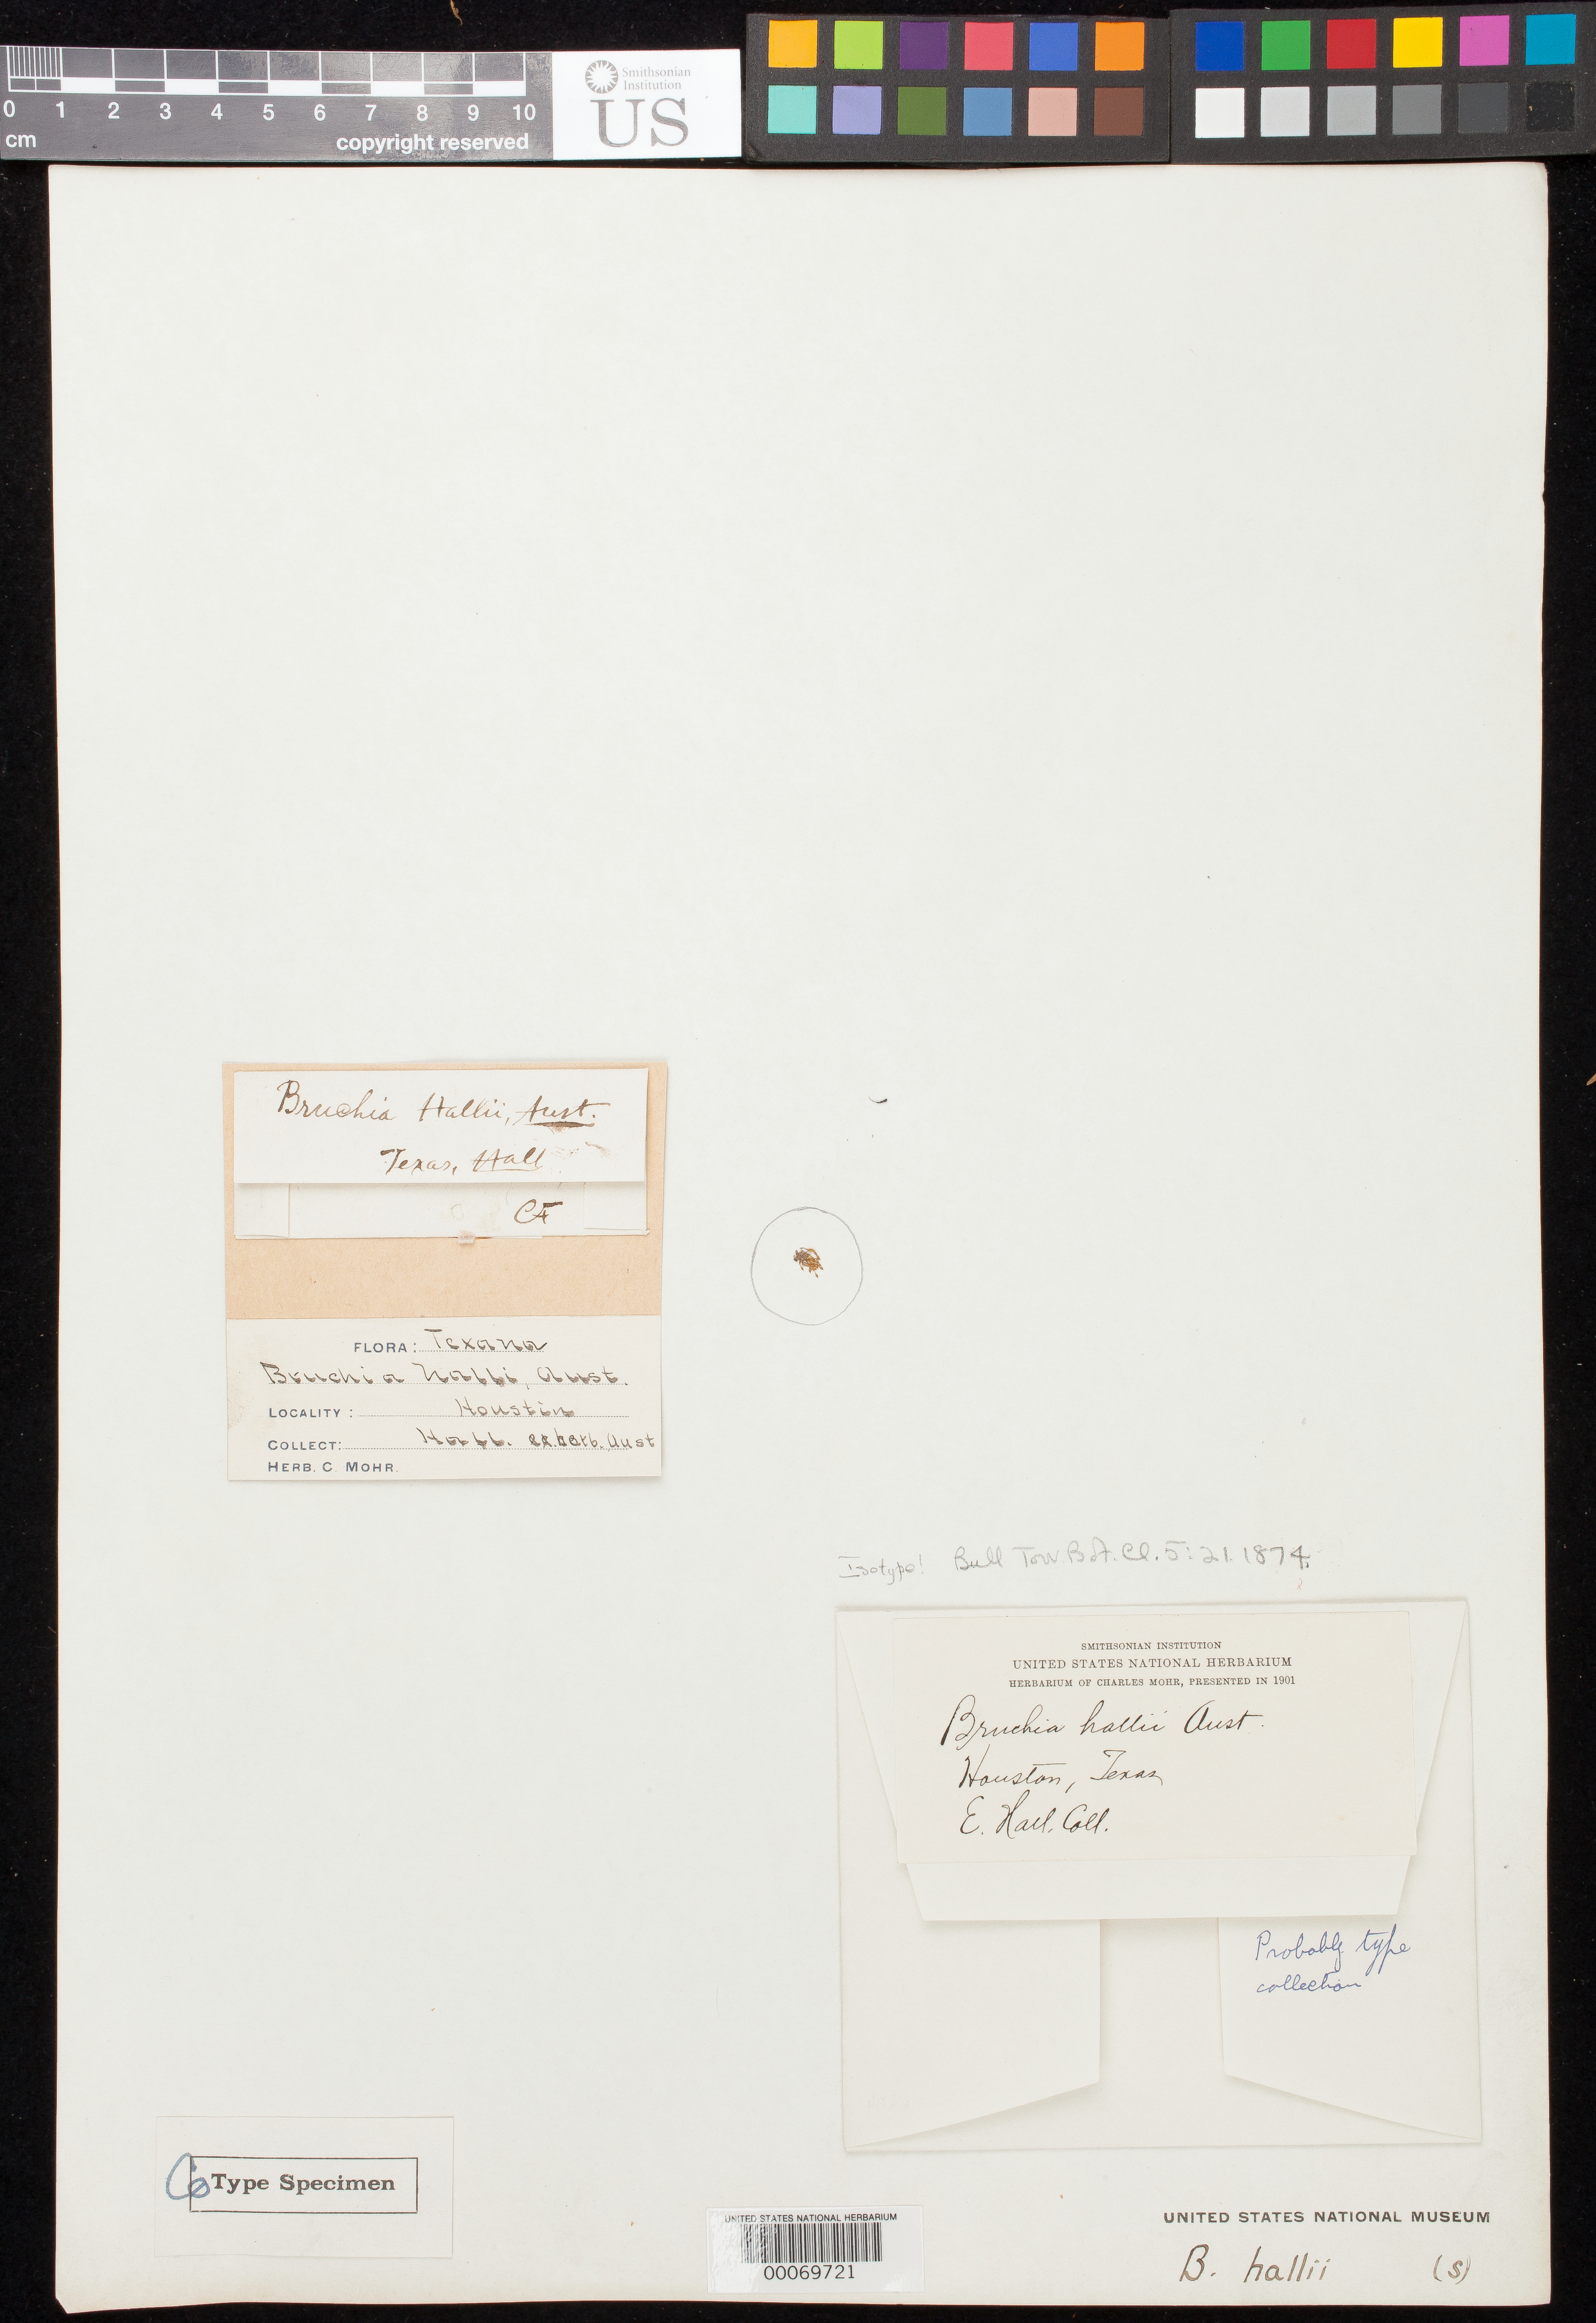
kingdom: Plantae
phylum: Bryophyta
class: Bryopsida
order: Dicranales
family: Bruchiaceae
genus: Bruchia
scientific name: Bruchia hallii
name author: Austin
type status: Isotype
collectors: E. Hall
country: United States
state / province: Texas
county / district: Harris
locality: Houston.